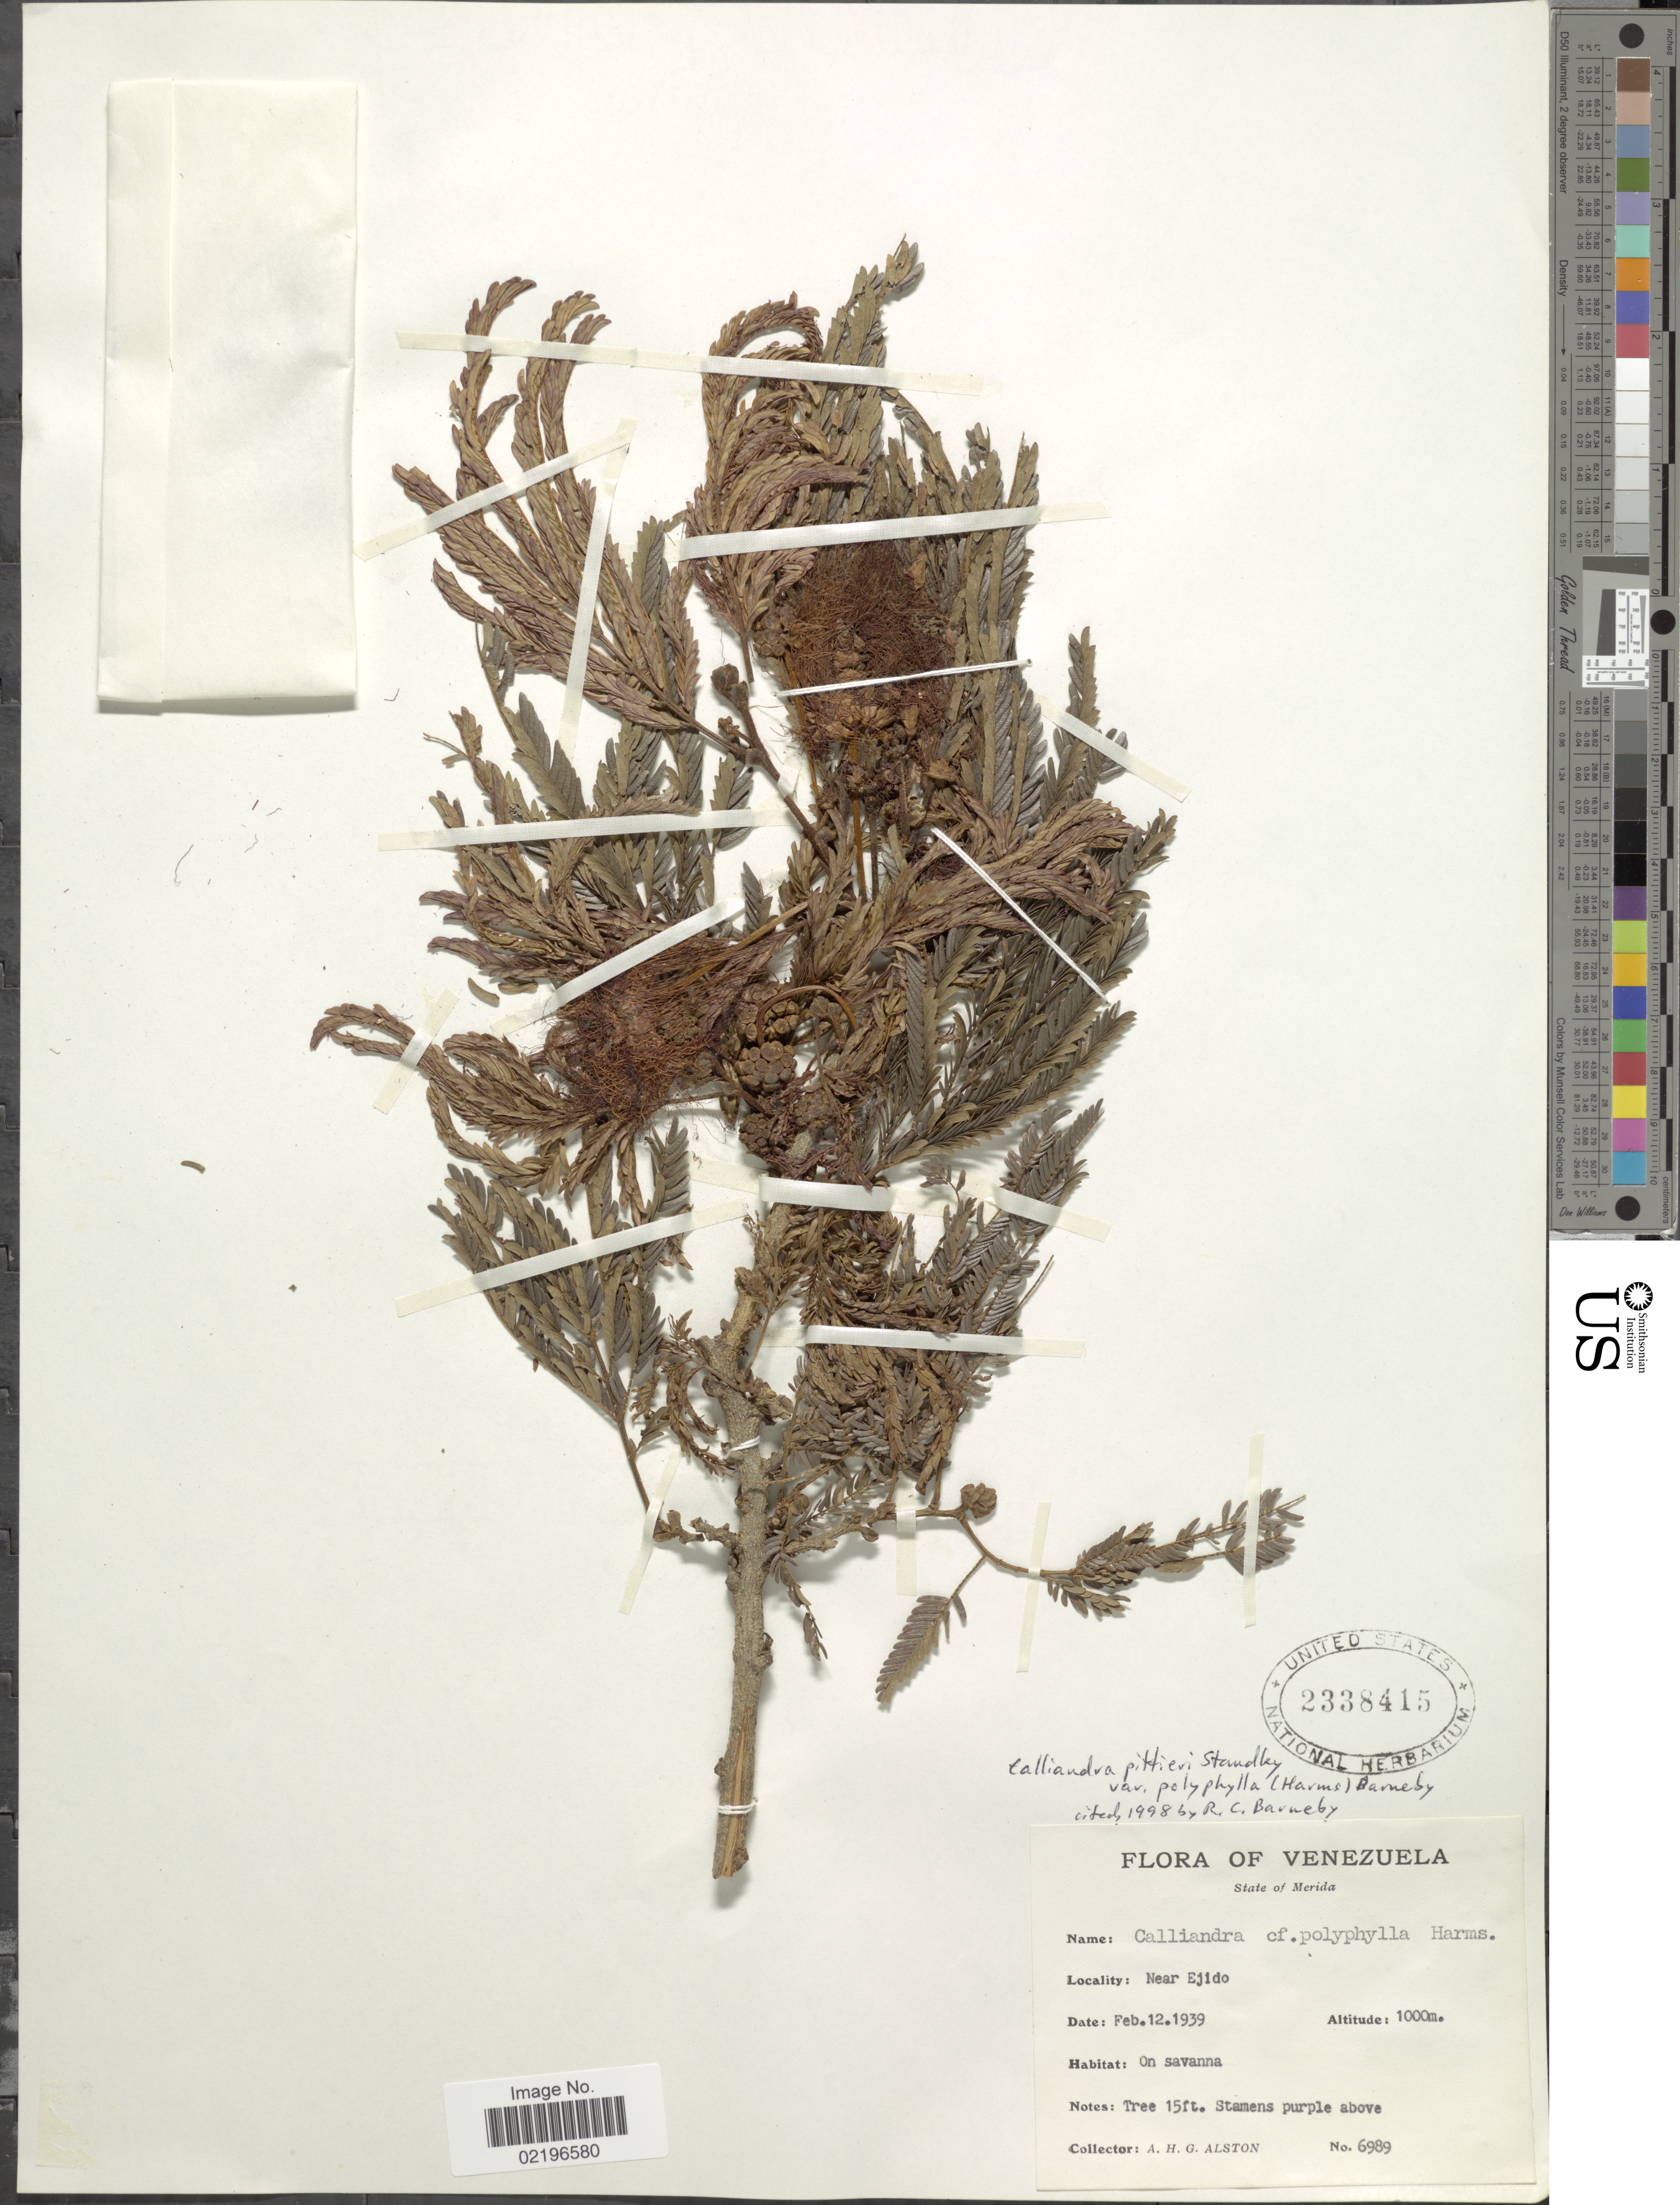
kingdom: Plantae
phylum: Tracheophyta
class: Magnoliopsida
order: Fabales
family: Fabaceae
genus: Calliandra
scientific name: Calliandra pittieri var. polyphylla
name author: (Harms) Barneby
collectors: A. H. Alston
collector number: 6989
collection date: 1939-02-12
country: Venezuela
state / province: Mérida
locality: State of Merida, near Ejido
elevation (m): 1000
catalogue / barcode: US 2338415